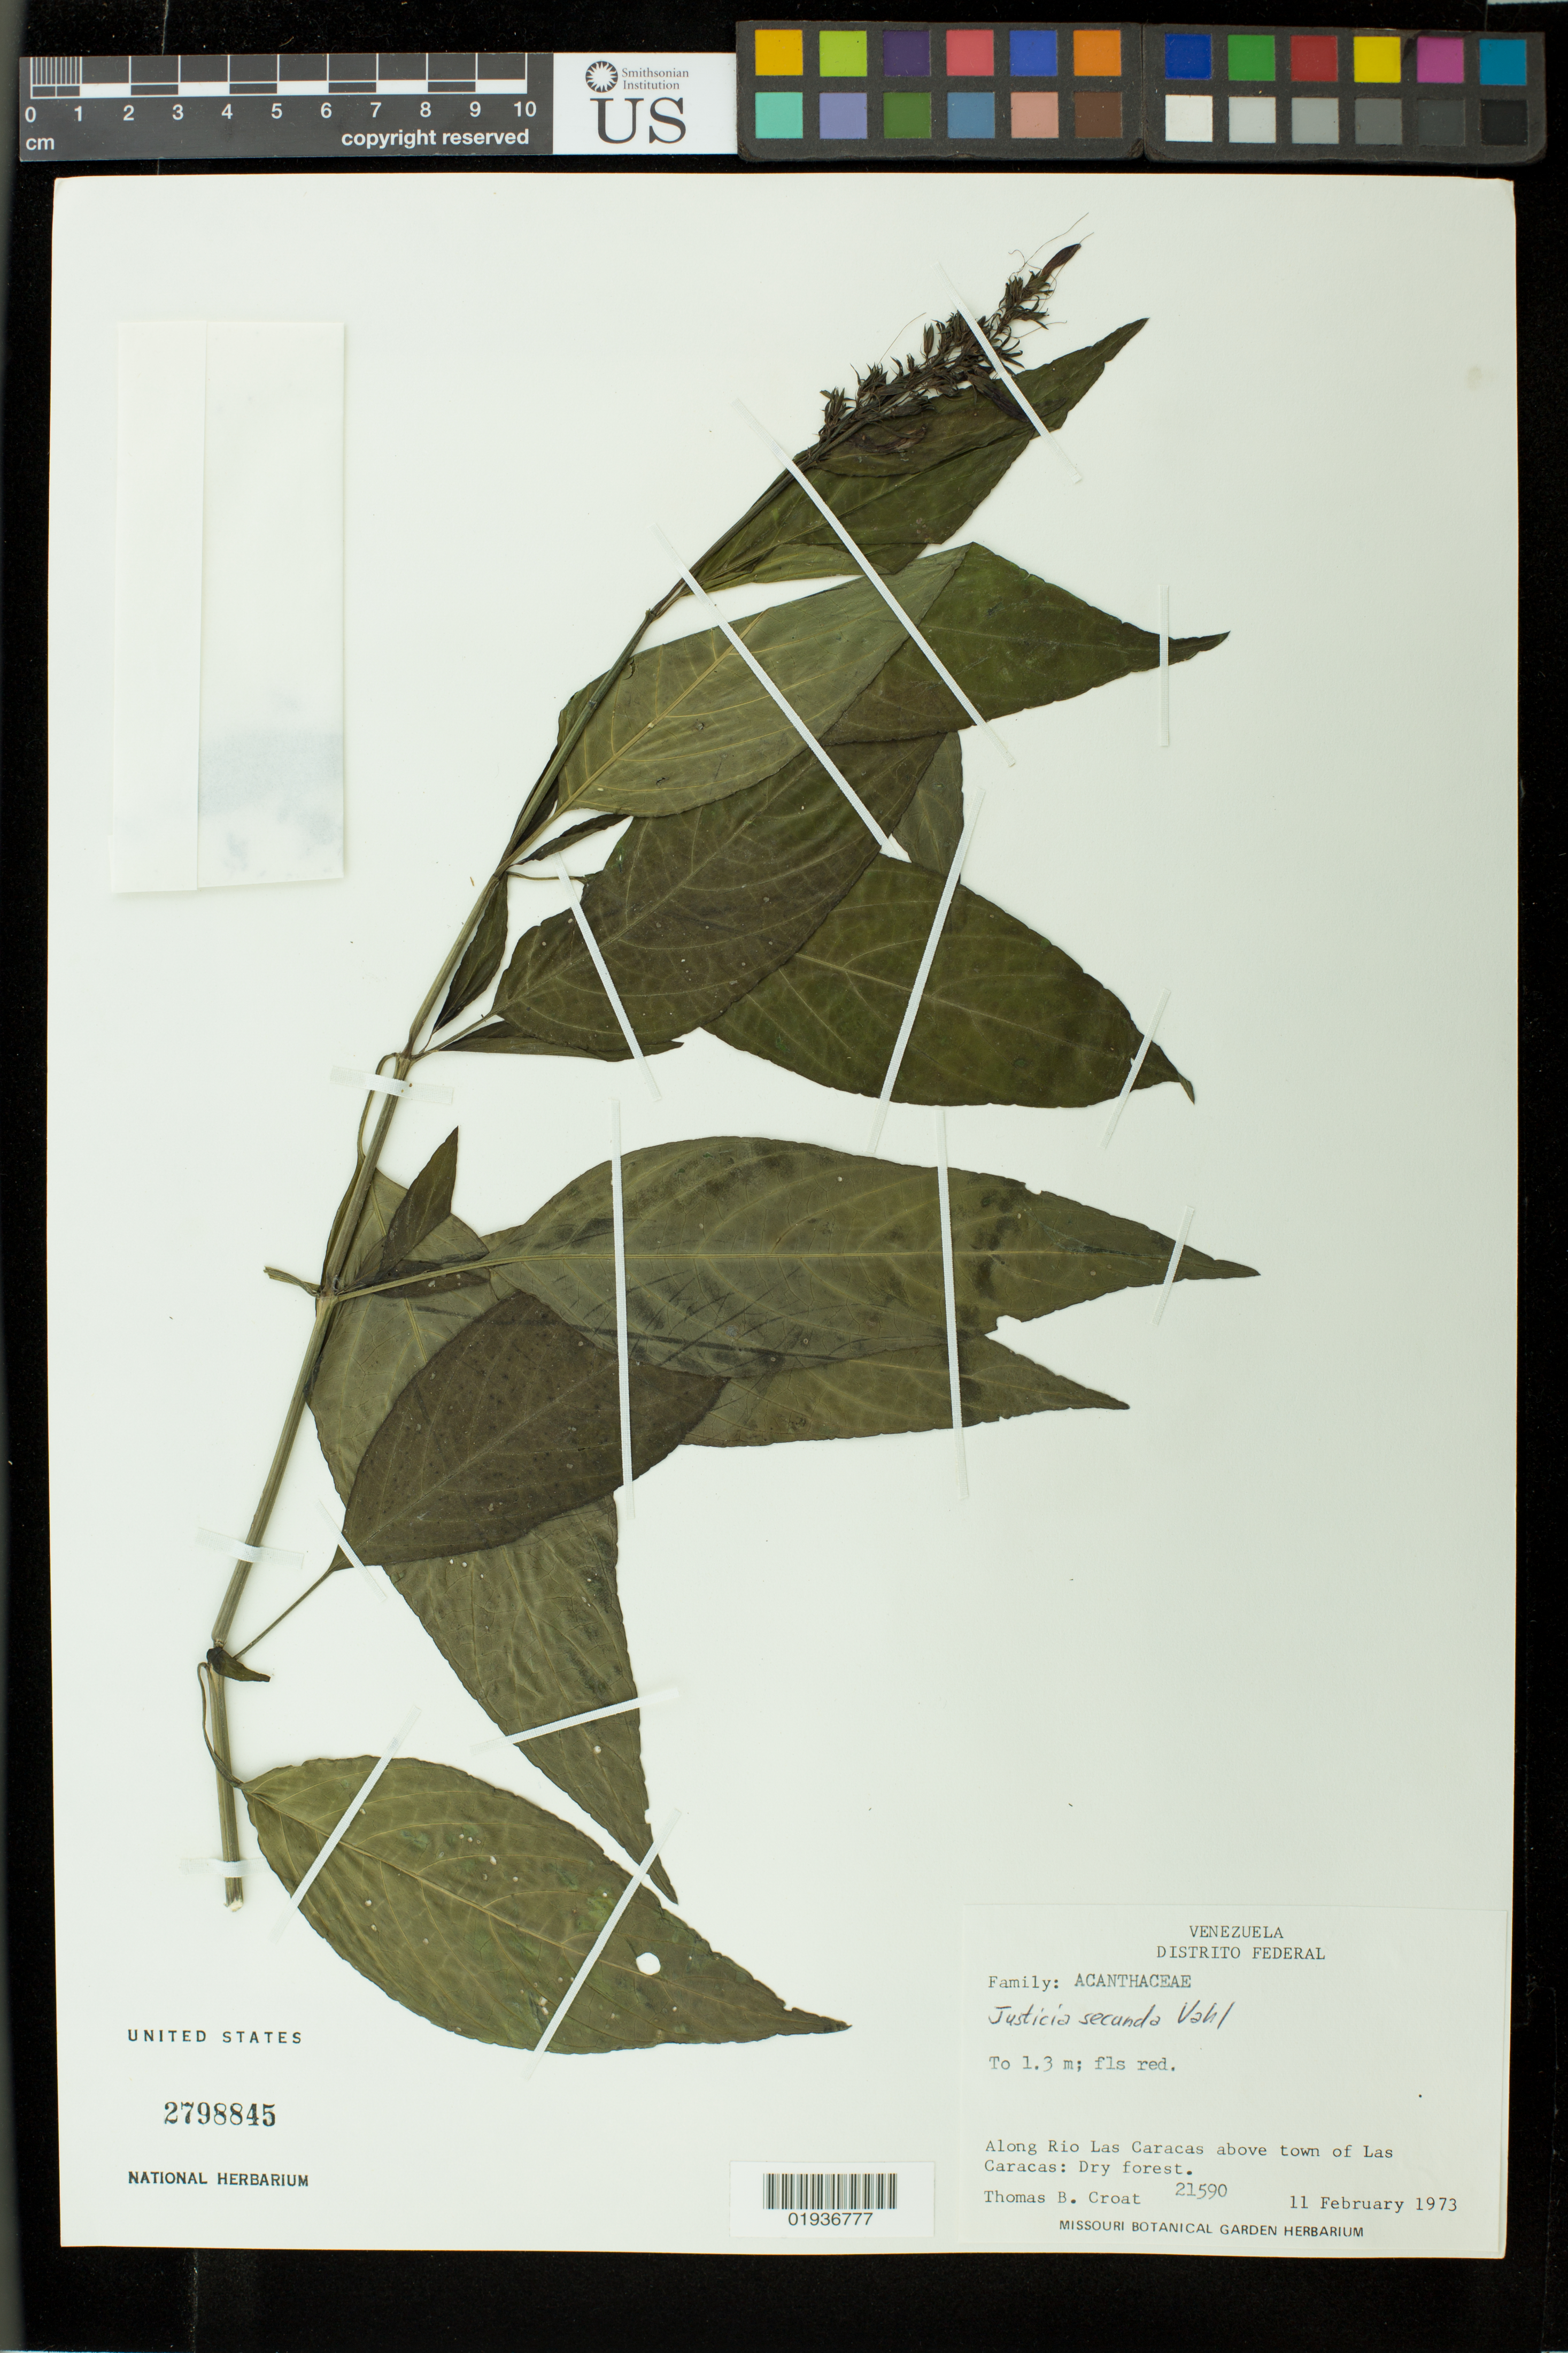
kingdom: Plantae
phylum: Tracheophyta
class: Magnoliopsida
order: Lamiales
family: Acanthaceae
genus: Justicia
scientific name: Justicia secunda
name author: Vahl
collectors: T. B. Croat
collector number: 21590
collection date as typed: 11 Feb 1973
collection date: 1973-02-11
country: Venezuela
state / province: Distrito Federal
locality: Along Rio Las Caracas above town of Las Caracas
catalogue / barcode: US 2798845